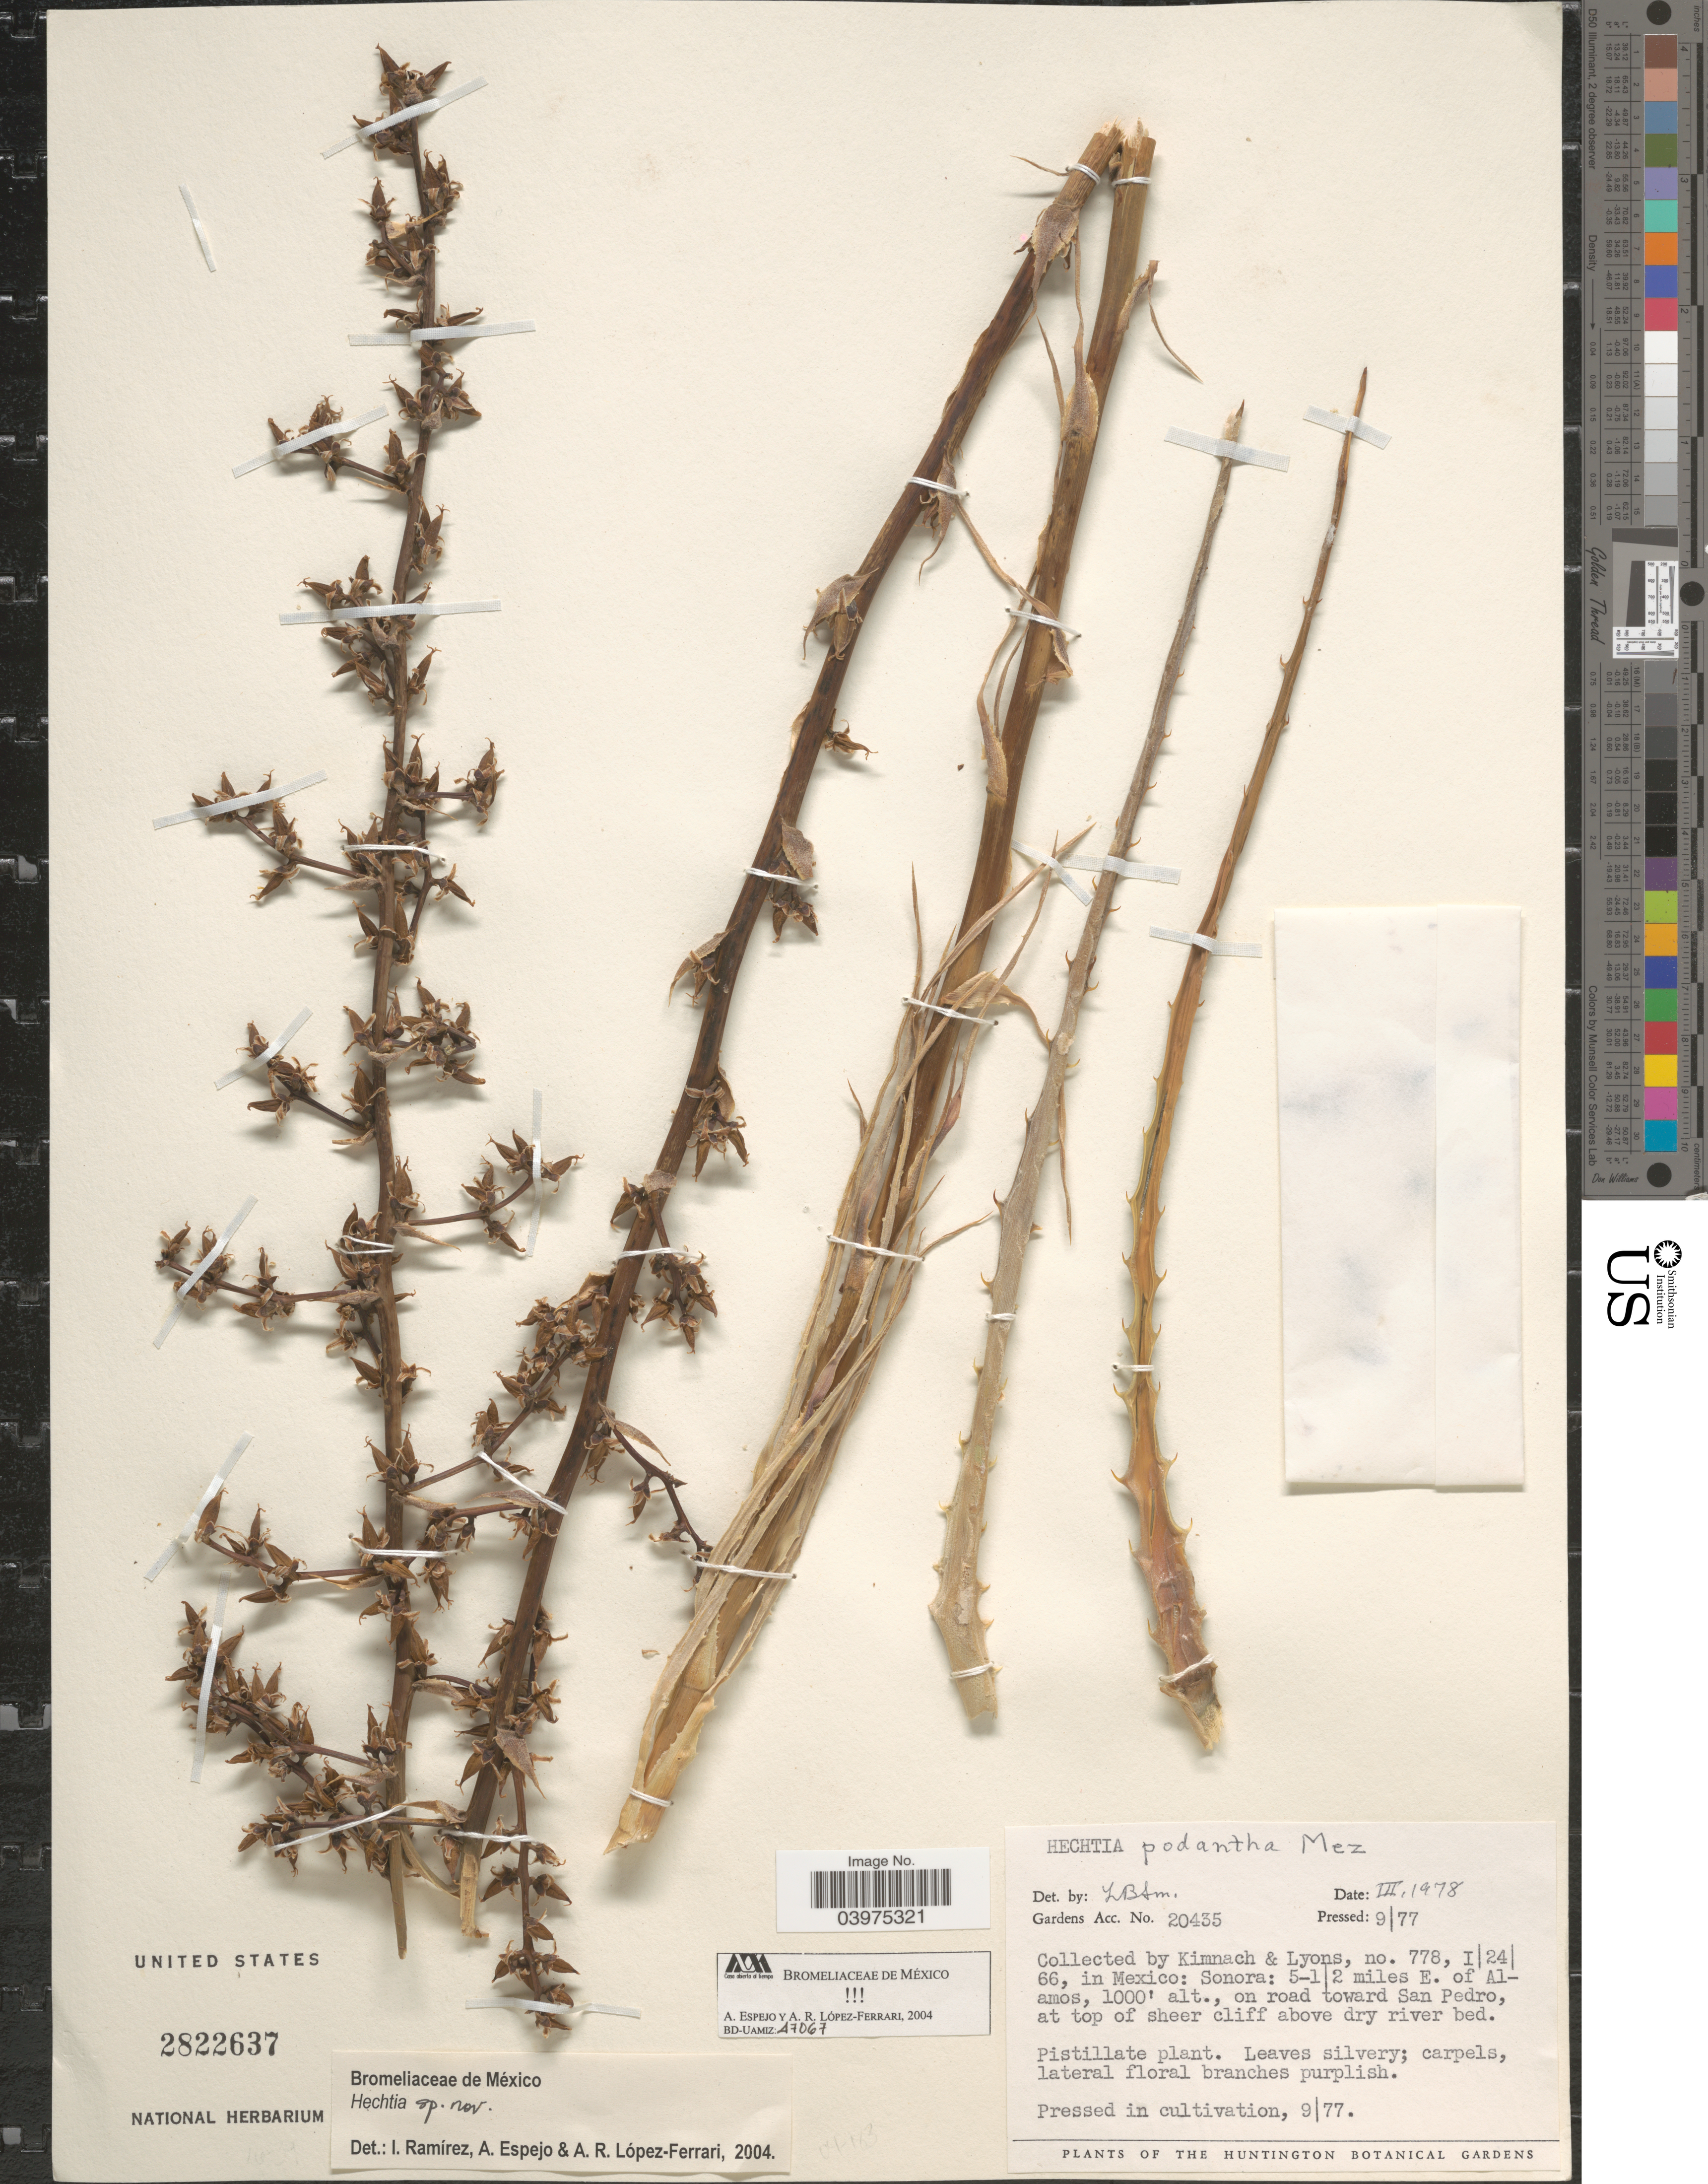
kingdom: Plantae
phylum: Tracheophyta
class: Liliopsida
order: Poales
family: Bromeliaceae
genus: Hechtia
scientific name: Hechtia sp.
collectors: -. Kimnach & Lyons, --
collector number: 20435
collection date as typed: Transcribed d/m/y: 24/9/77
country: United States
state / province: California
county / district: Los Angeles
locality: The Huntington Botanical Gardens.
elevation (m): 305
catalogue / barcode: US 2822637